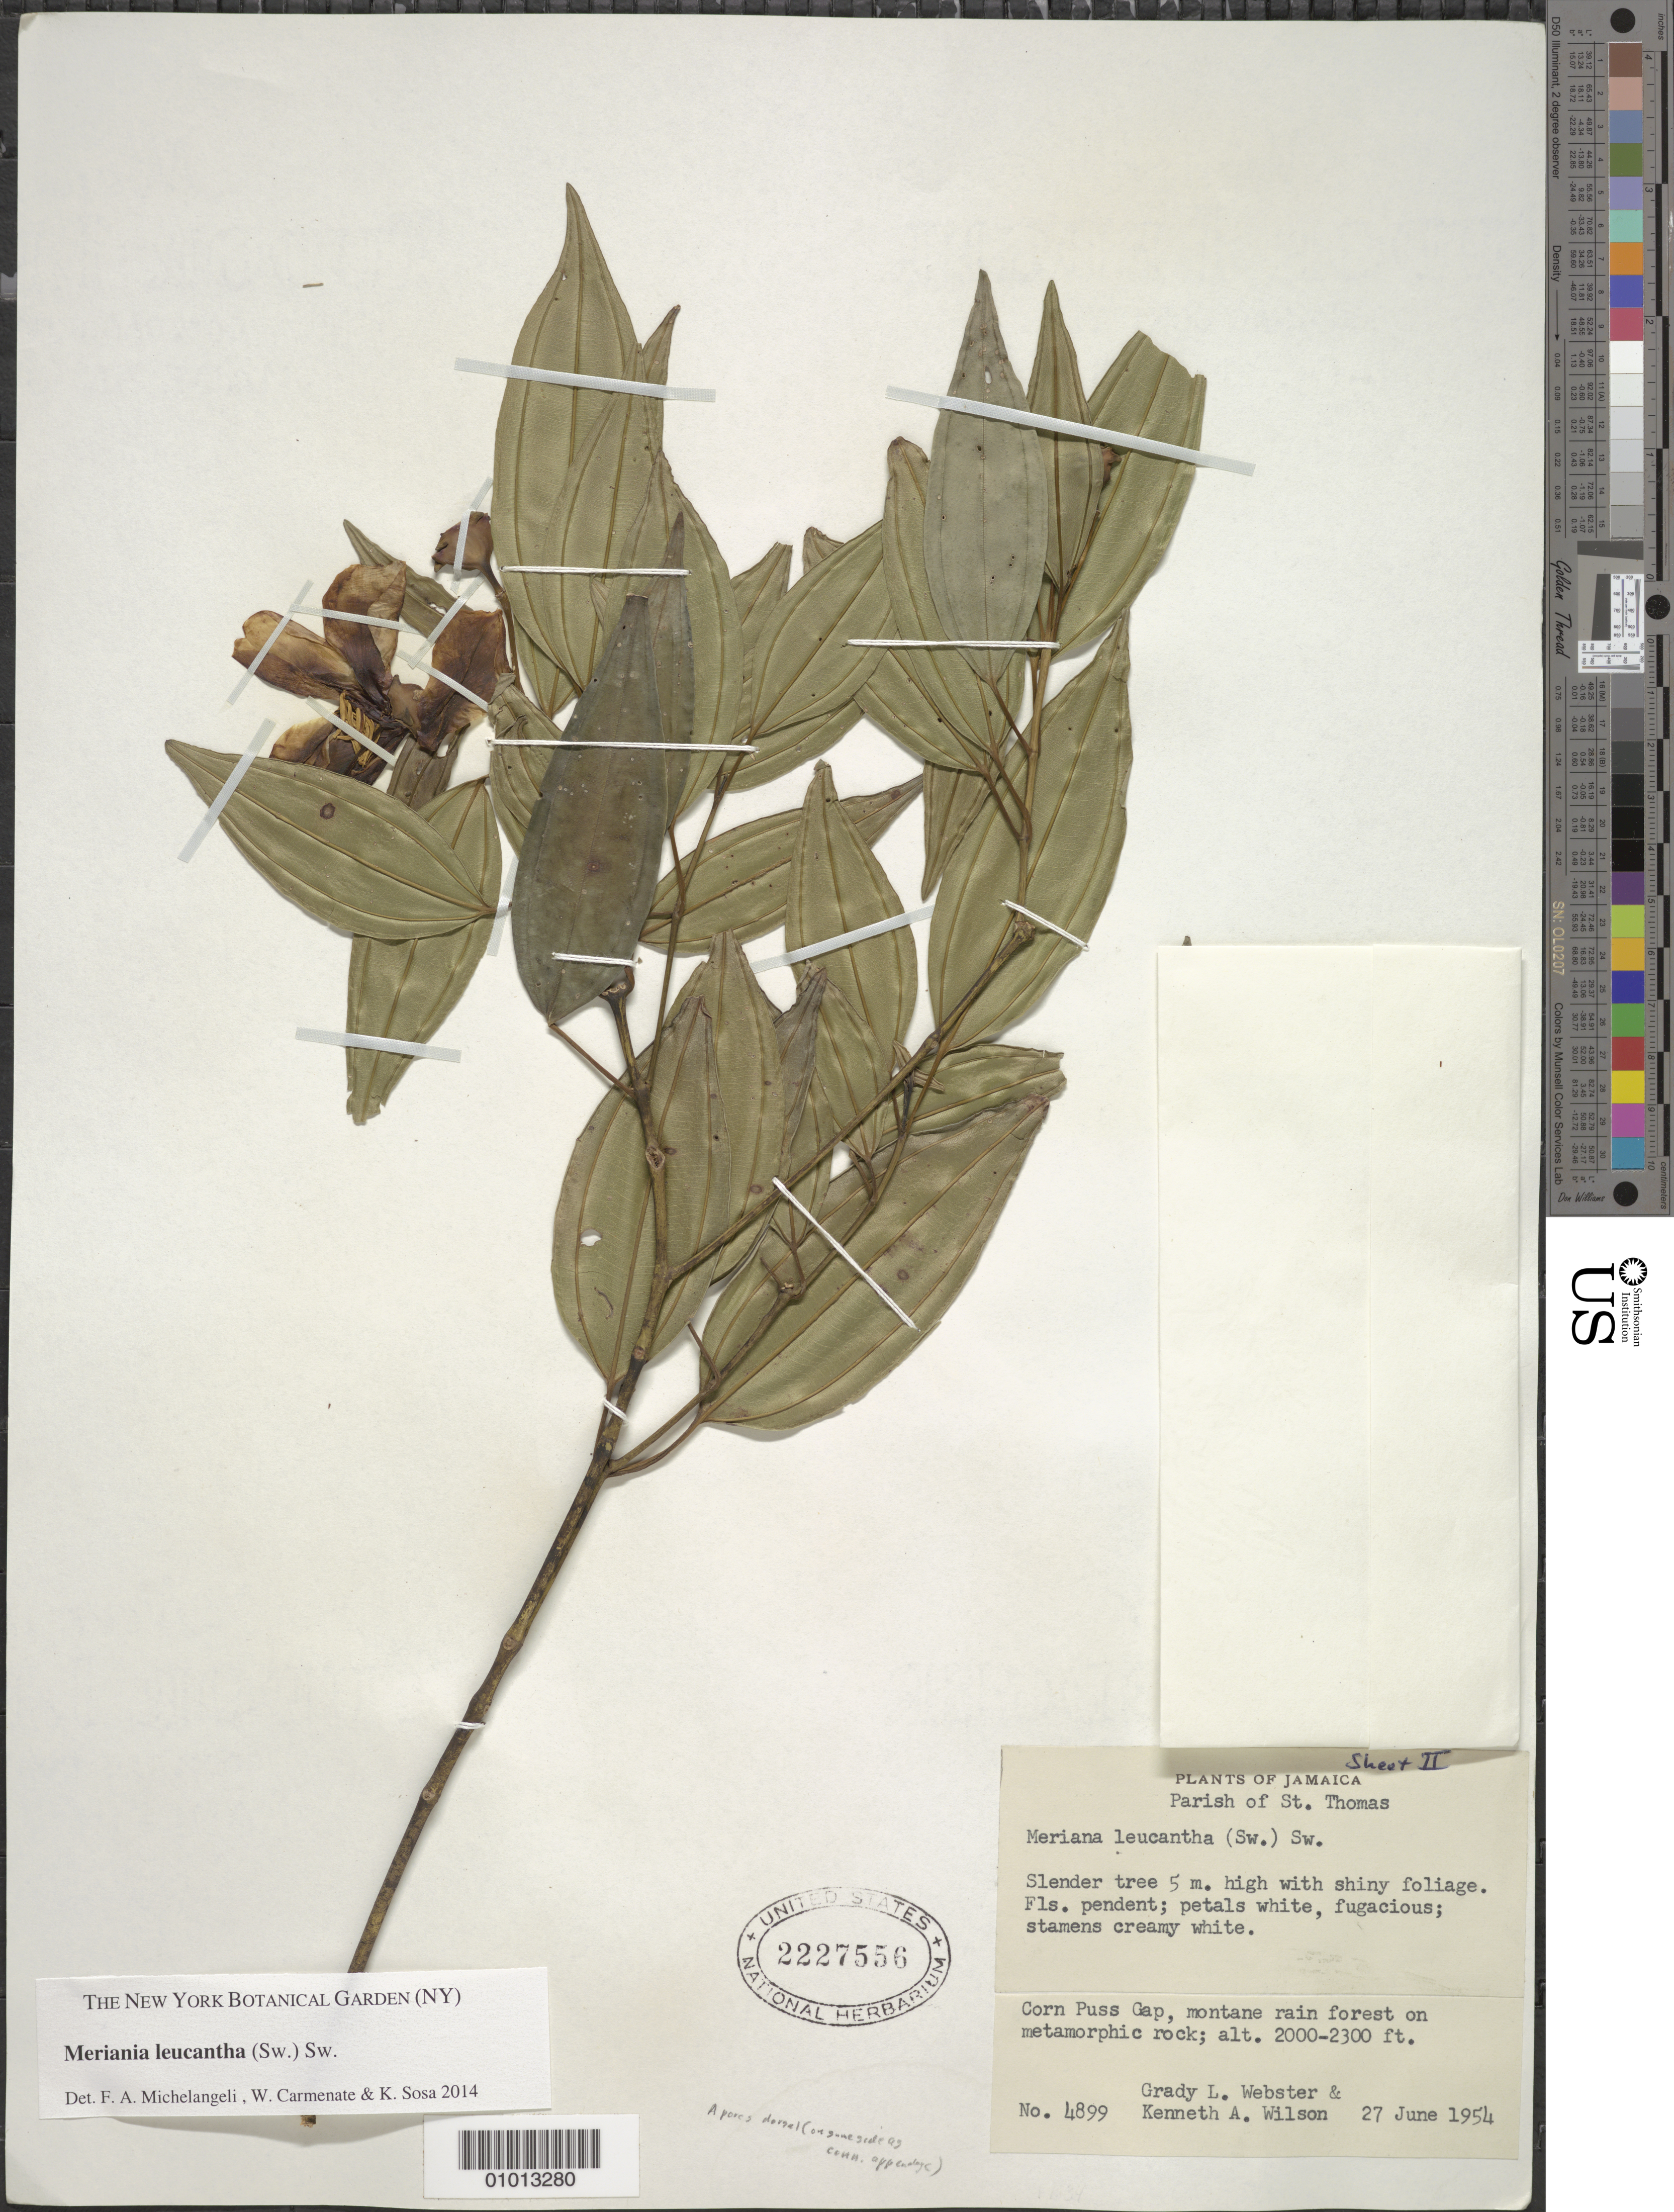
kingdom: Plantae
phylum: Tracheophyta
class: Magnoliopsida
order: Myrtales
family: Melastomataceae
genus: Meriania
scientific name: Meriania leucantha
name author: Sw.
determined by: Michelangeli, F. A.; Carmenate, W.; Sosa, K.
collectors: G. L. Webster & K. A. Wilson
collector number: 4899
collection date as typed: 27 Jun 1954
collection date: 1954-06-27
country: Jamaica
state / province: Saint Thomas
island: Jamaica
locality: Corn Puss Gap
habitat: Montane rain forest on metamorphic rock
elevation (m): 610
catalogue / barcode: US 2227556